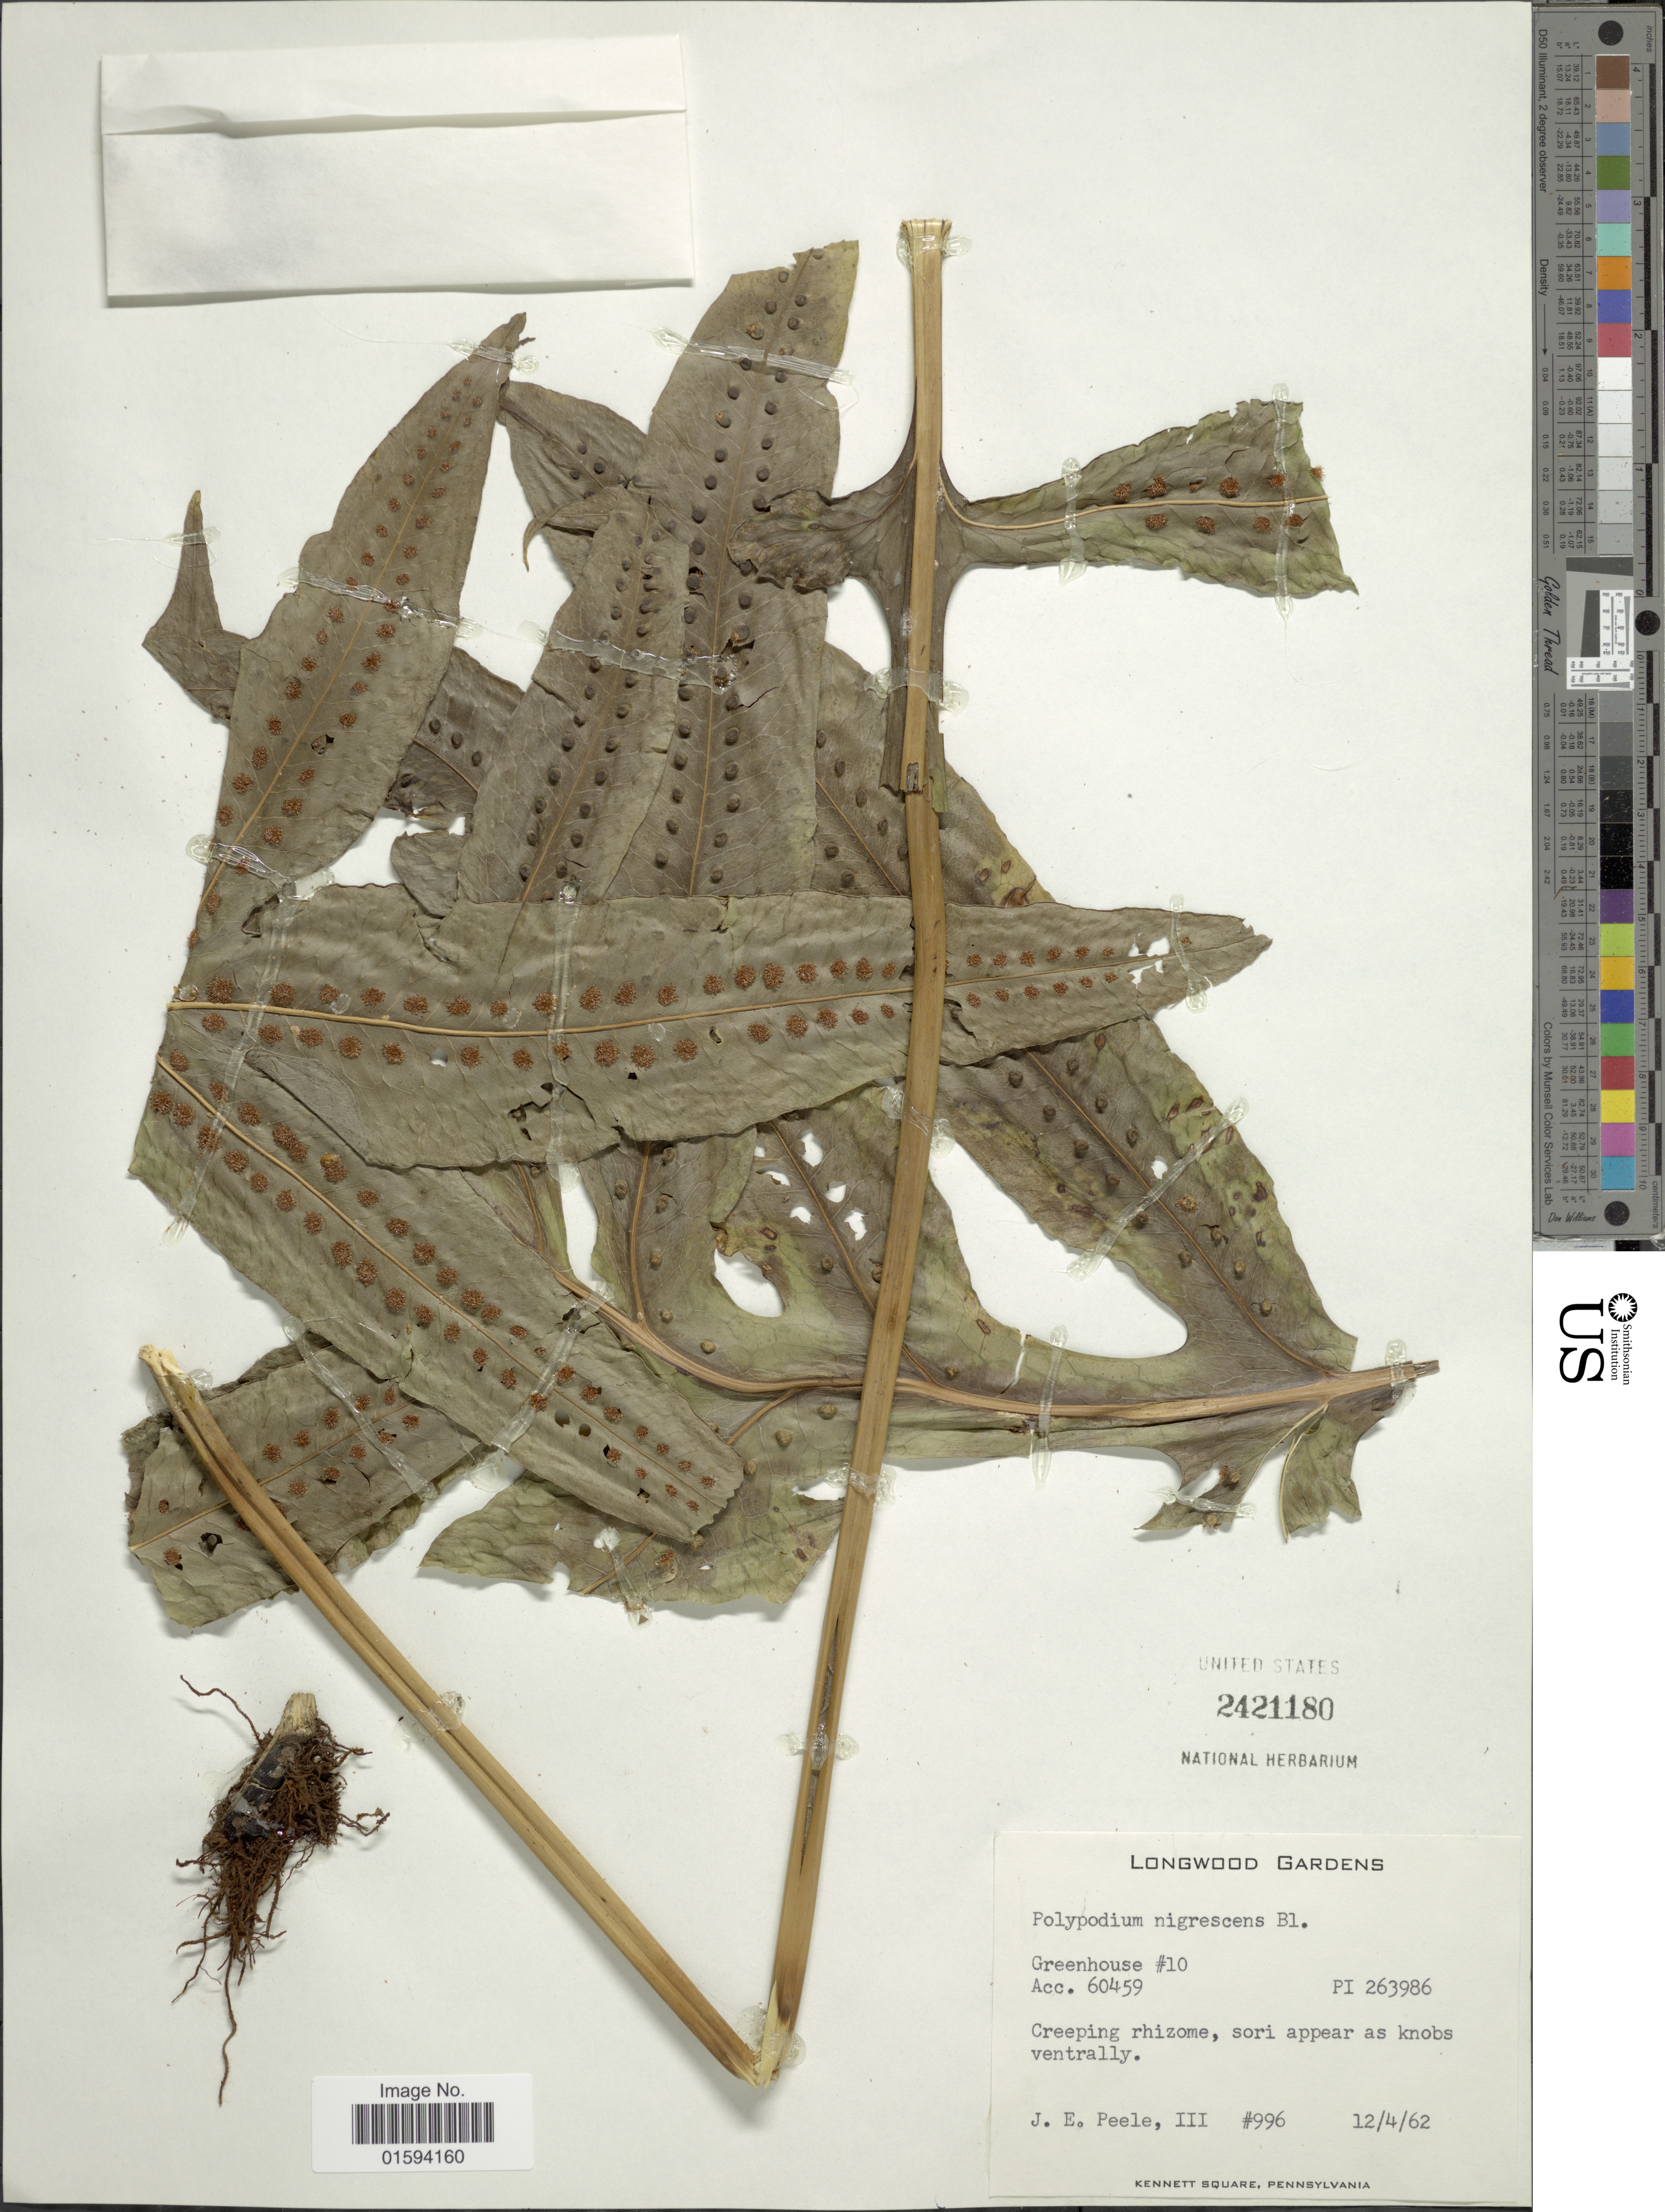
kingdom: Plantae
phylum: Tracheophyta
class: Polypodiopsida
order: Polypodiales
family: Polypodiaceae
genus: Polypodium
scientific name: Polypodium nigrescens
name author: Blume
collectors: J. Peele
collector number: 996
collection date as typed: Transcribed d/m/y: 4/12/62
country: United States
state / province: Pennsylvania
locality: Longwood Gardens, Greenhouse #10, Acc. 60459, PI263986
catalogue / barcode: US 2421180